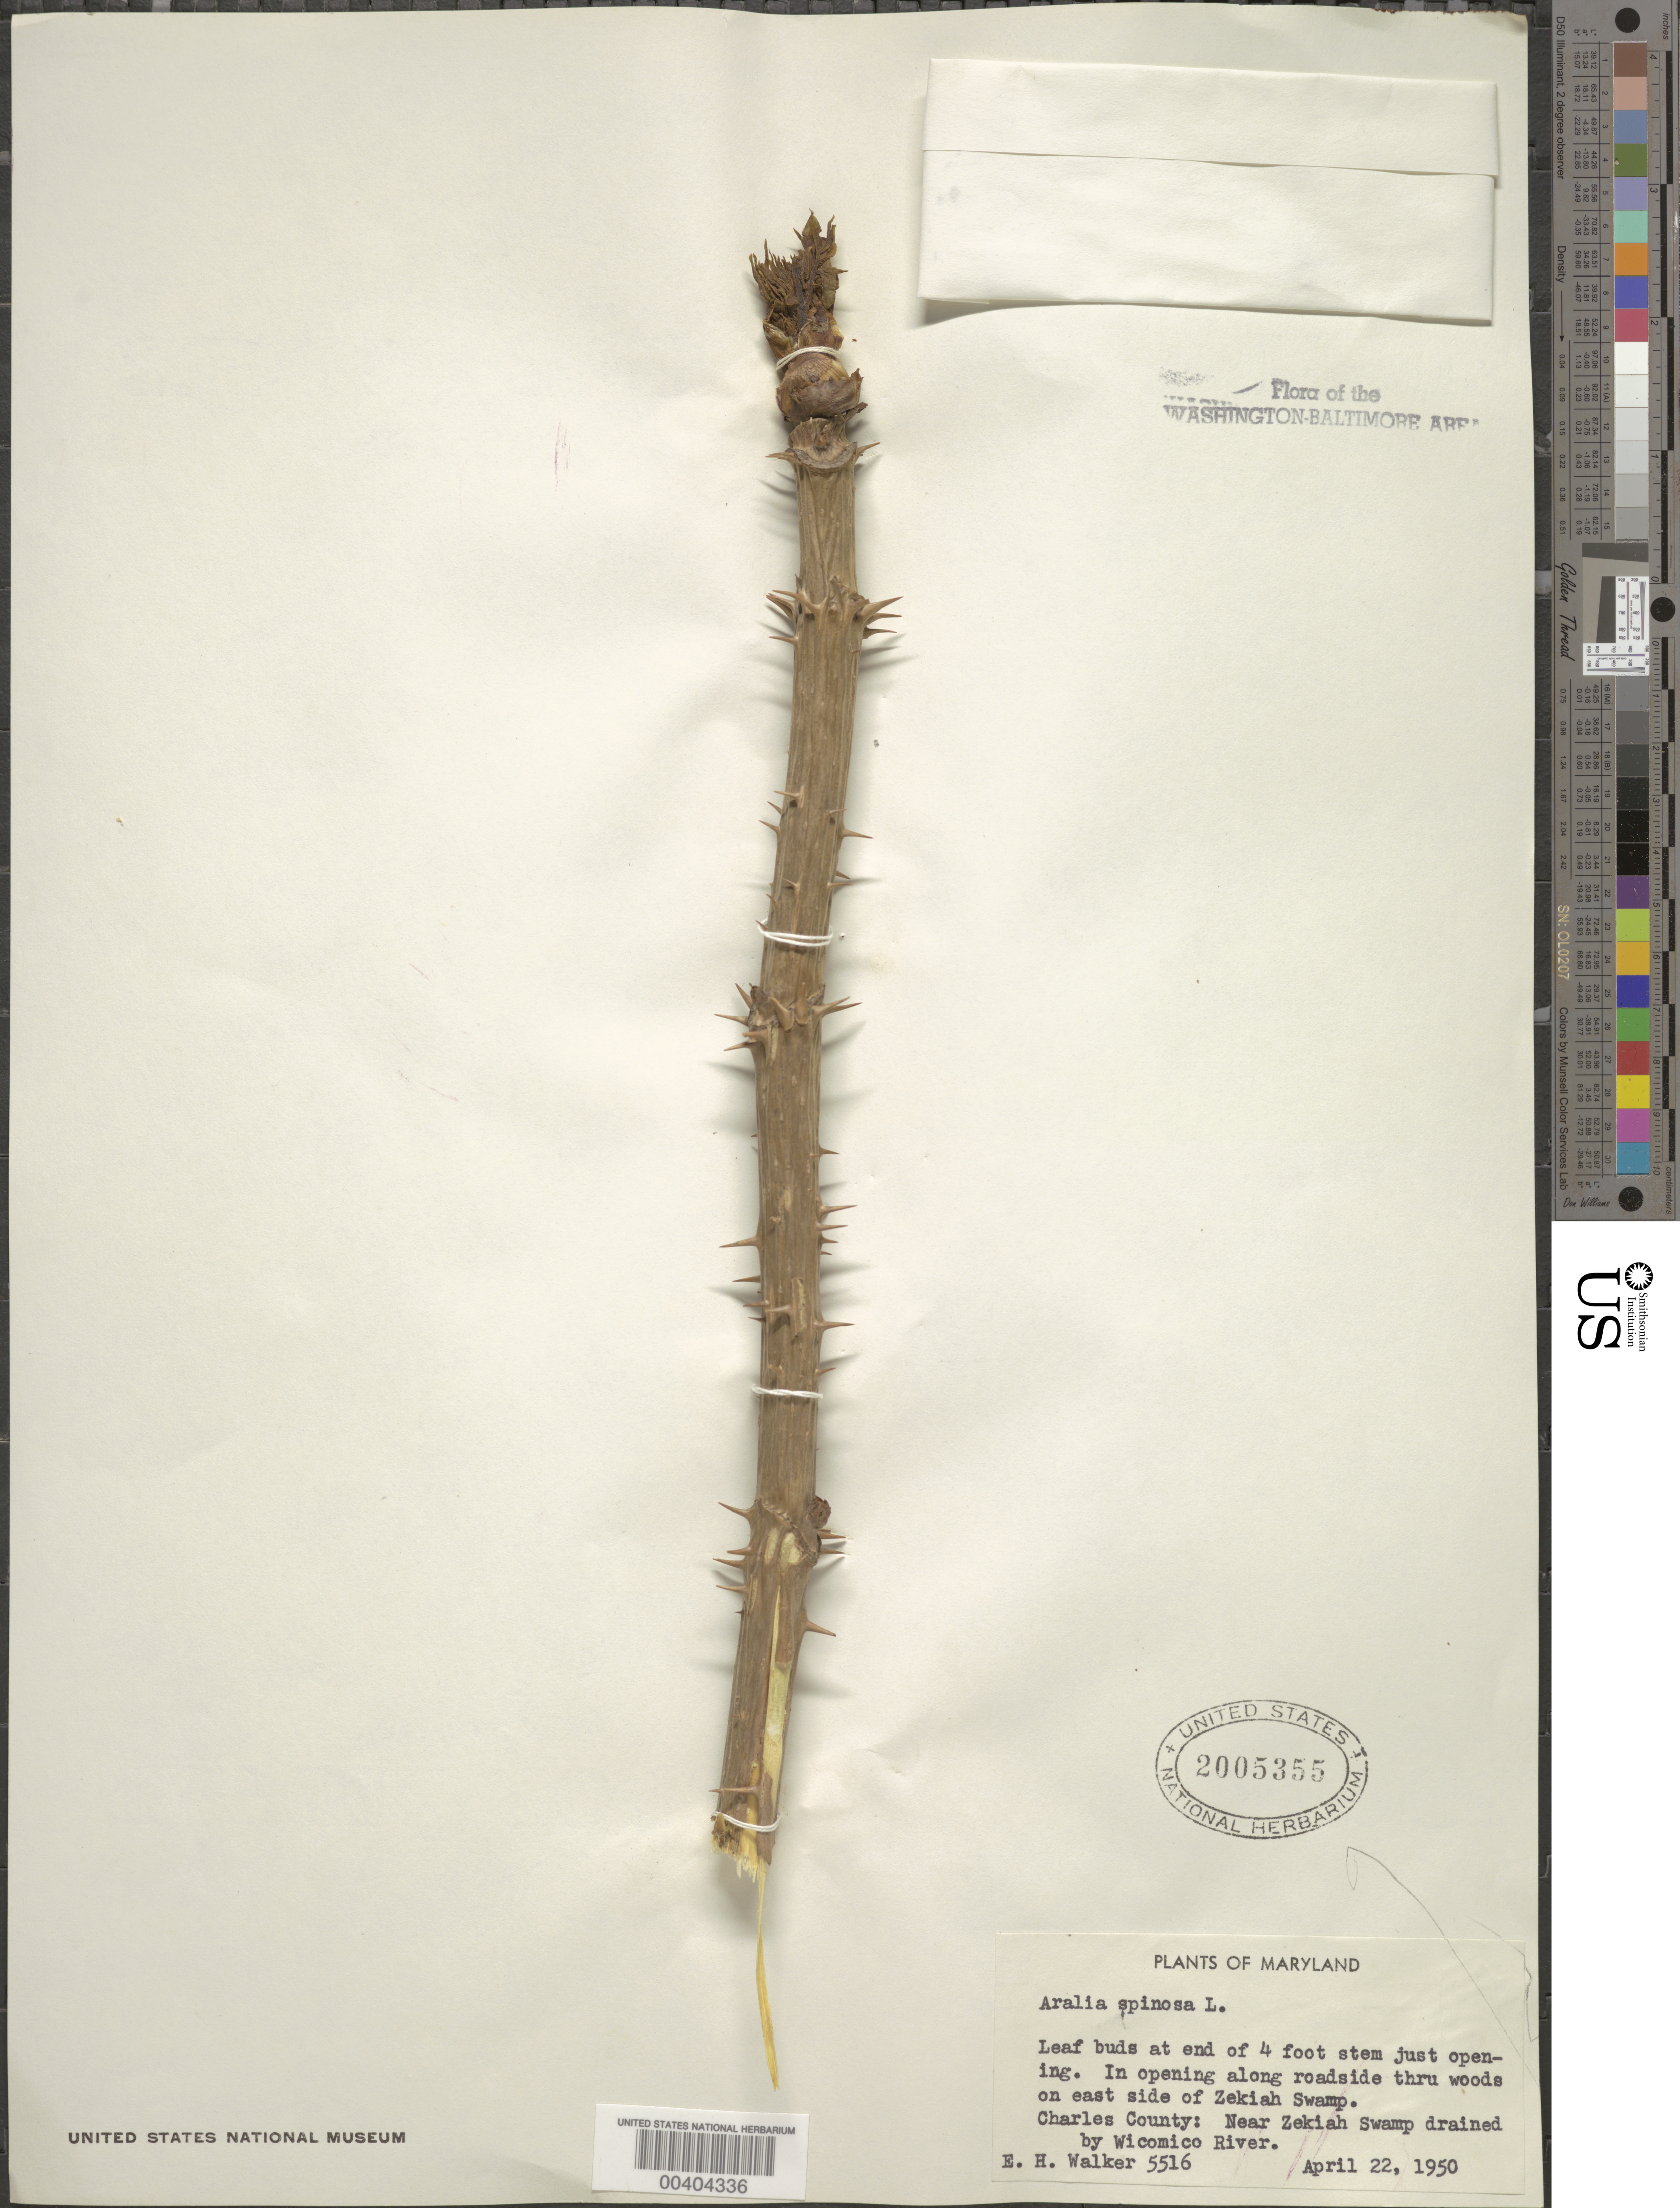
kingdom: Plantae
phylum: Tracheophyta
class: Magnoliopsida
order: Apiales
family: Araliaceae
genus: Aralia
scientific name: Aralia spinosa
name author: L.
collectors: E. H. Walker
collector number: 5516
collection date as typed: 22 Apr 1950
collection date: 1950-04-22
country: United States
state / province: Maryland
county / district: Charles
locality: Zekiah Swamp, Wicomico River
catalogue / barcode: US 2005355